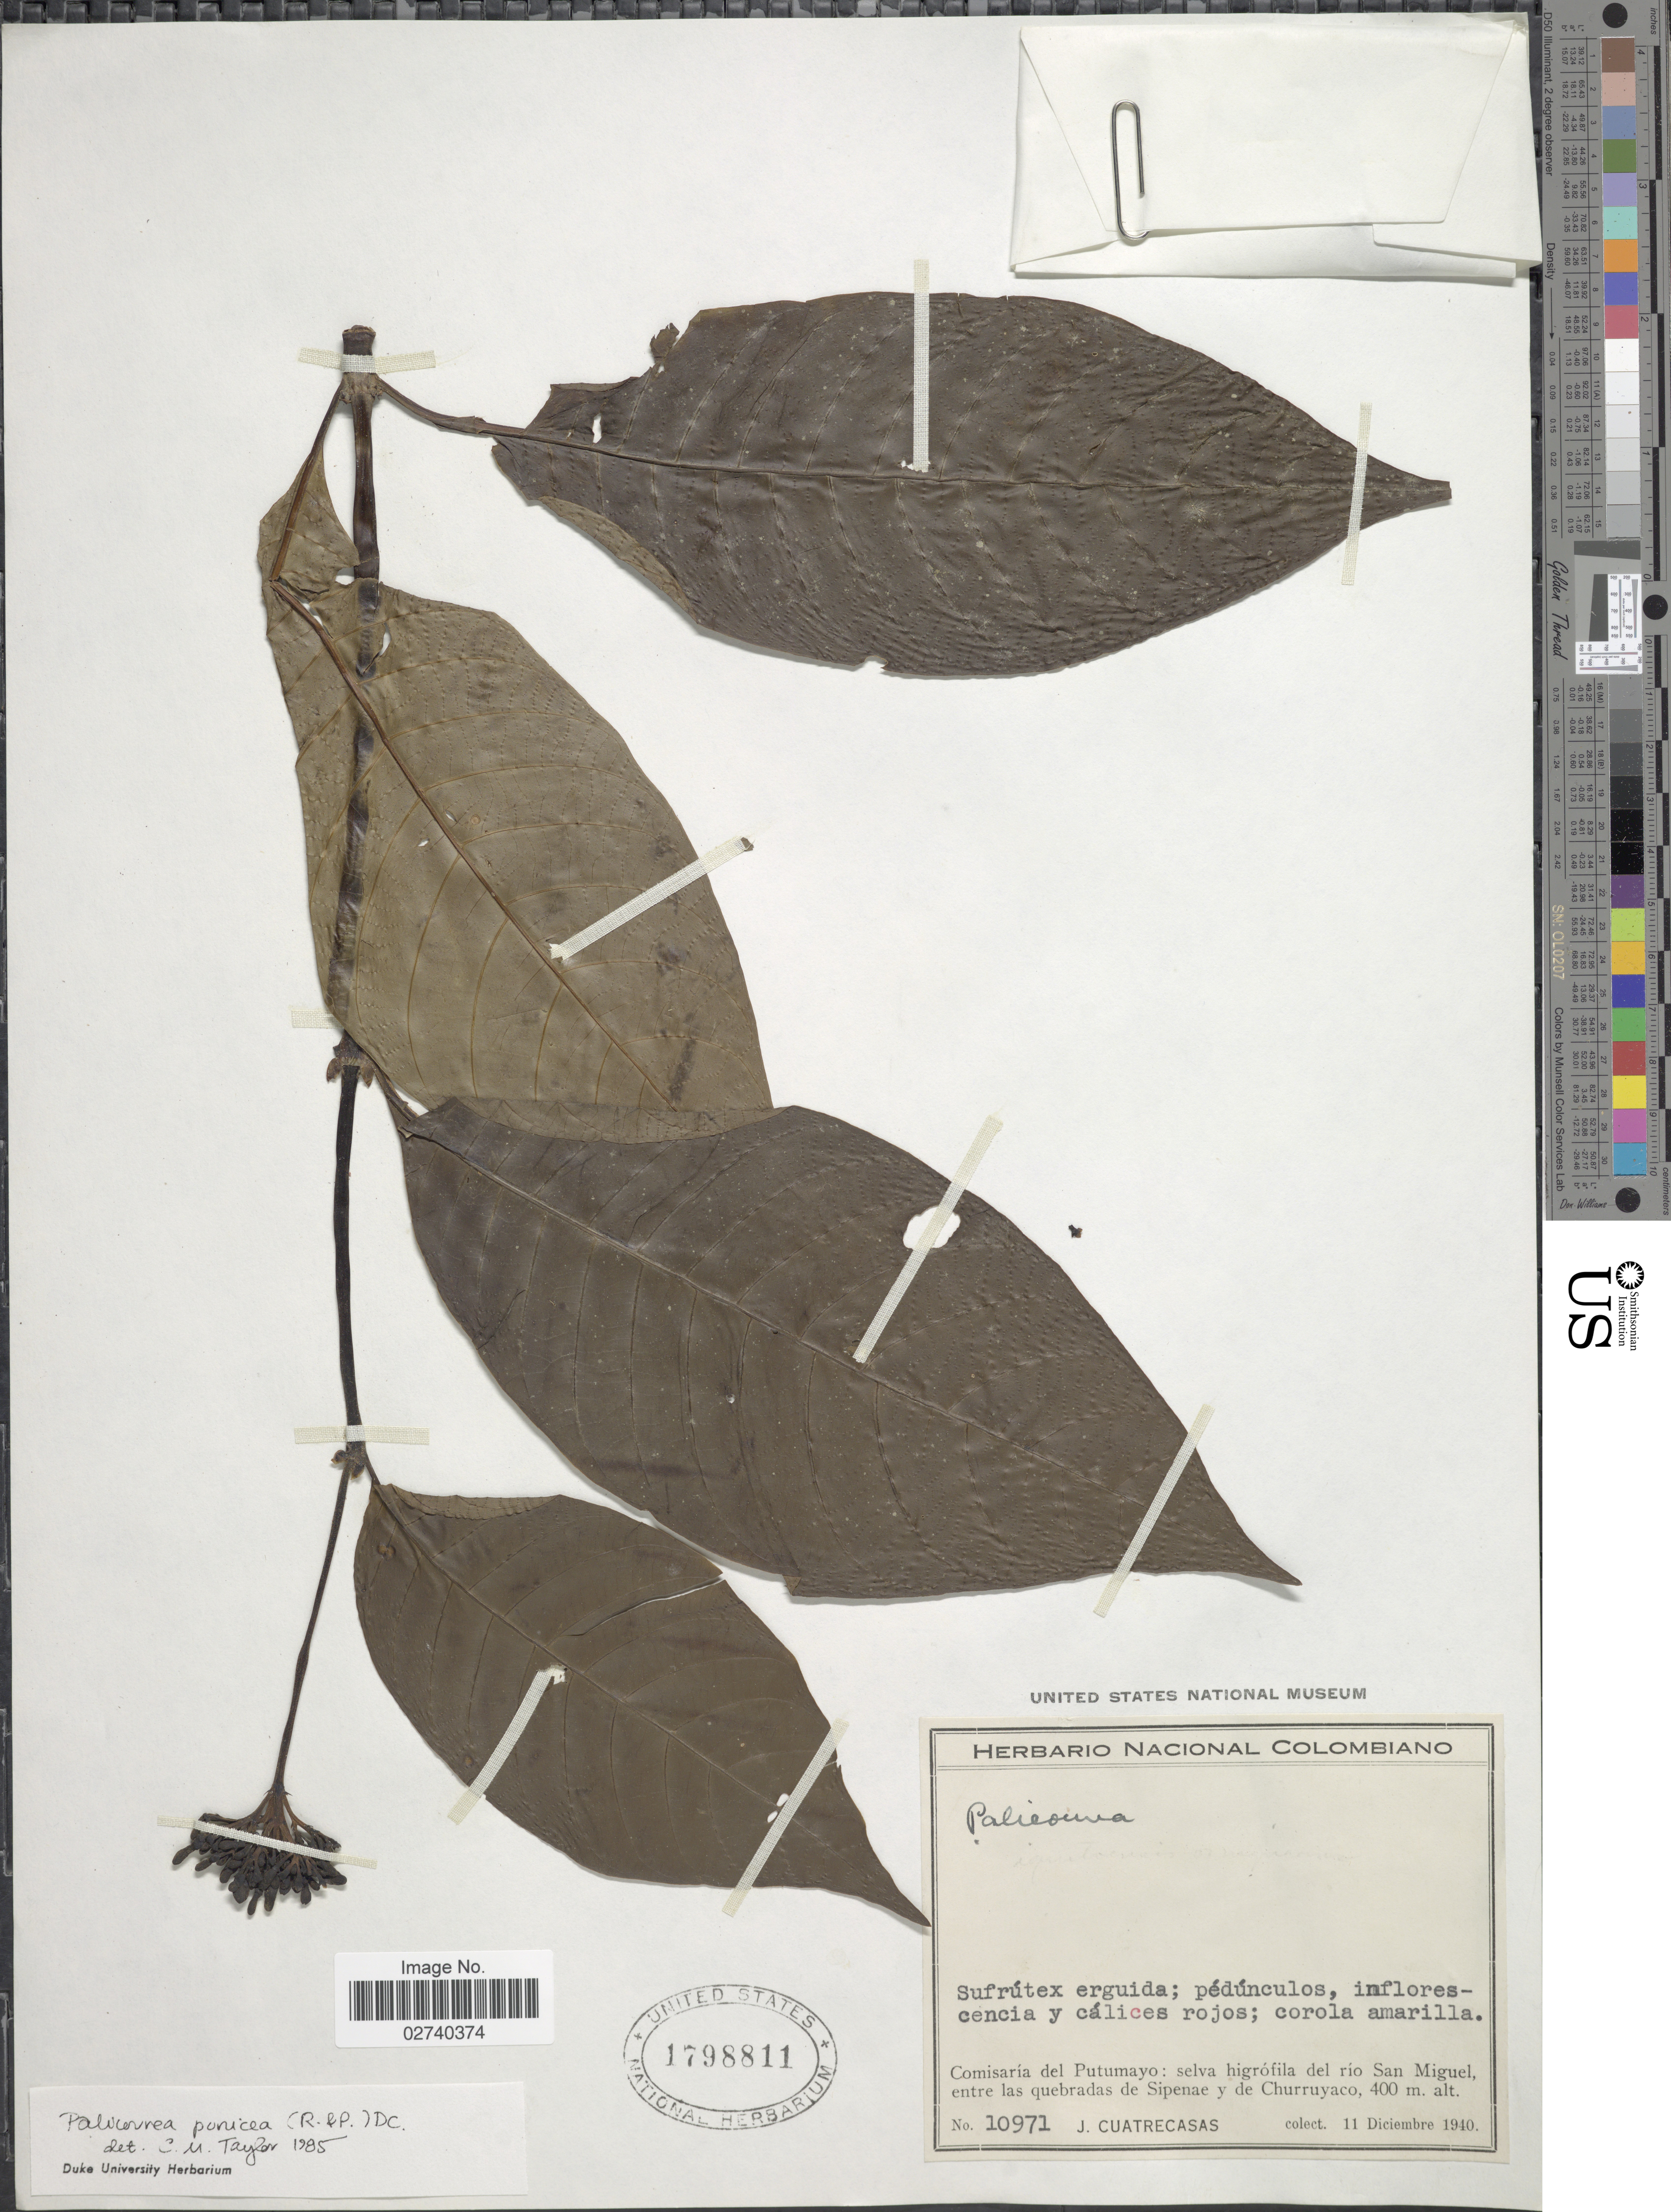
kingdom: Plantae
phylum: Tracheophyta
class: Magnoliopsida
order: Gentianales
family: Rubiaceae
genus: Palicourea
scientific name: Palicourea punicea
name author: (Ruiz & Pav.) DC.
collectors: J. Cuatrecasas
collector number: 10971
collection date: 1940-12-11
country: Colombia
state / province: Putumayo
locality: Comisaría del Putumayo: selva higrofila del rio San Miguel, entre las quebradas de Sipenae y Churruyaco.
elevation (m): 400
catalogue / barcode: US 1798811